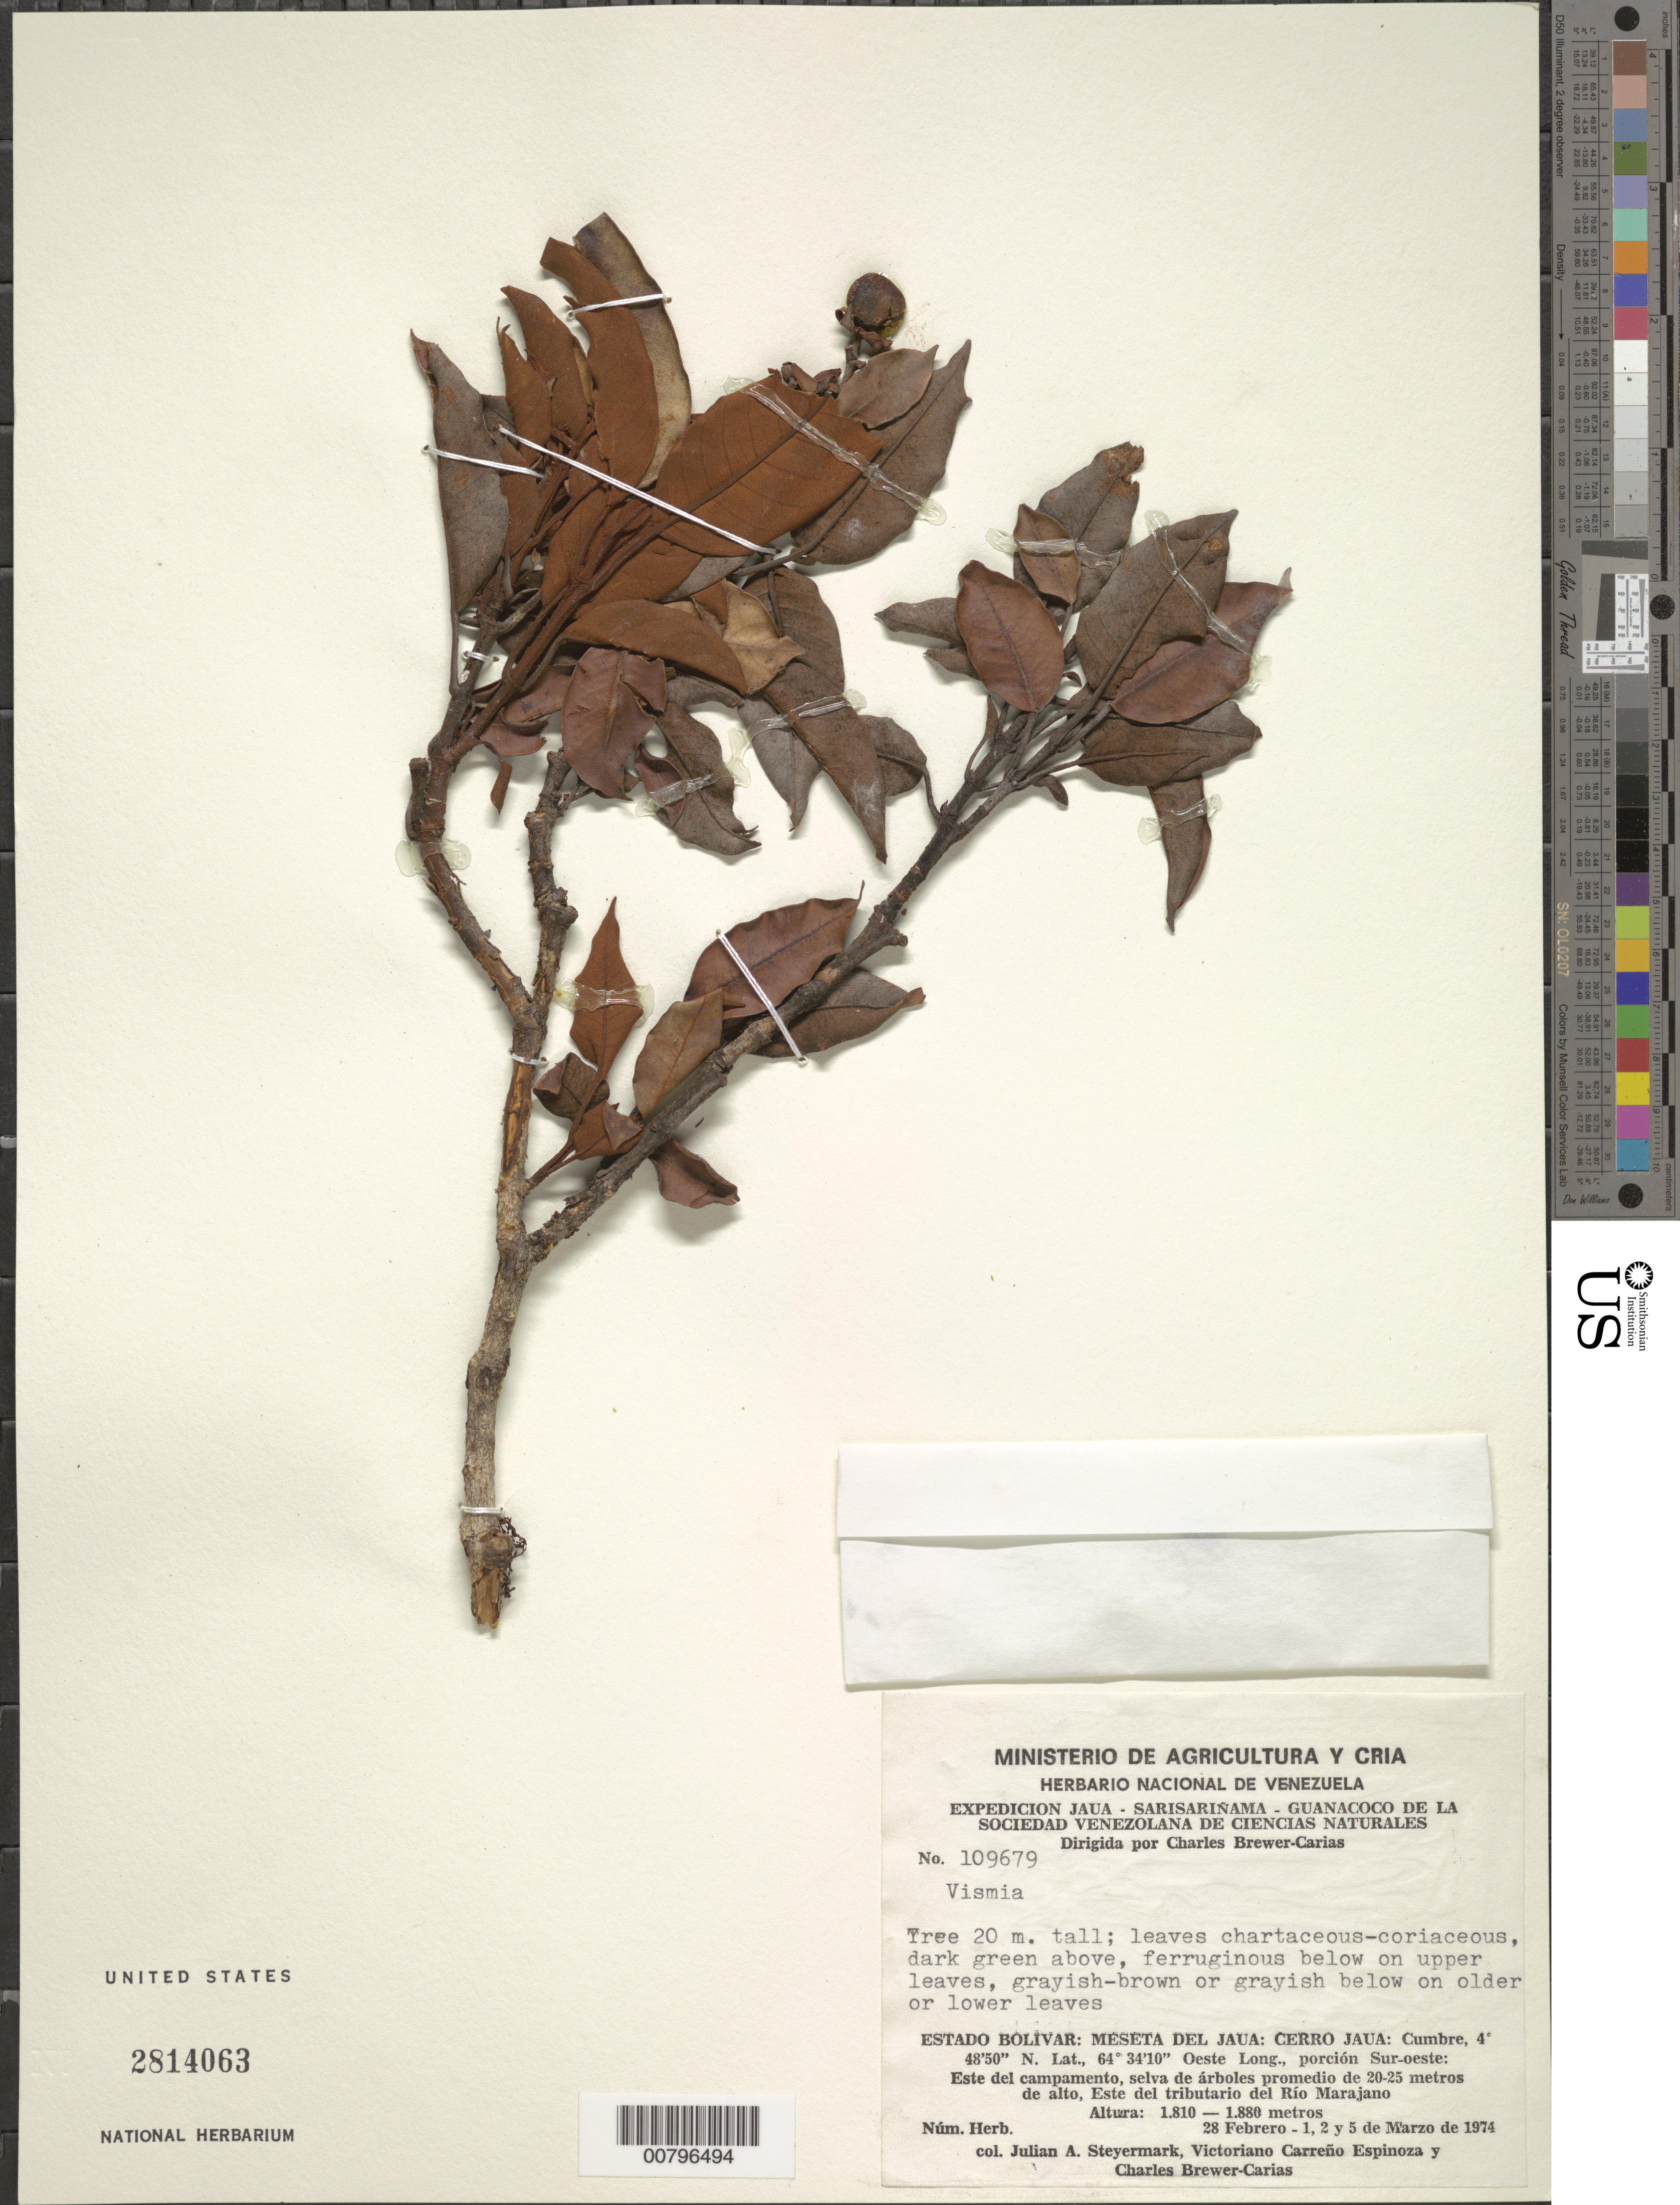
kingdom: Plantae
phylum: Tracheophyta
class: Magnoliopsida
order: Malpighiales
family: Hypericaceae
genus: Vismia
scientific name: Vismia sp.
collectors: J. Steyermark, V. Carreño E. & C. Brewer-Carias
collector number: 109679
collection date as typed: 28-Feb-74 to 5-Mar-74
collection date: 1974-02-28/1974-03-05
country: Venezuela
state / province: Bolívar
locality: Meseta del Jaua: Cerro Jaua; porcion SO, Este del Campamento, Este del tributarío del Río Marajano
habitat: Selva de arboles 20-25 m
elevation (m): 1810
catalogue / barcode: US 2814063